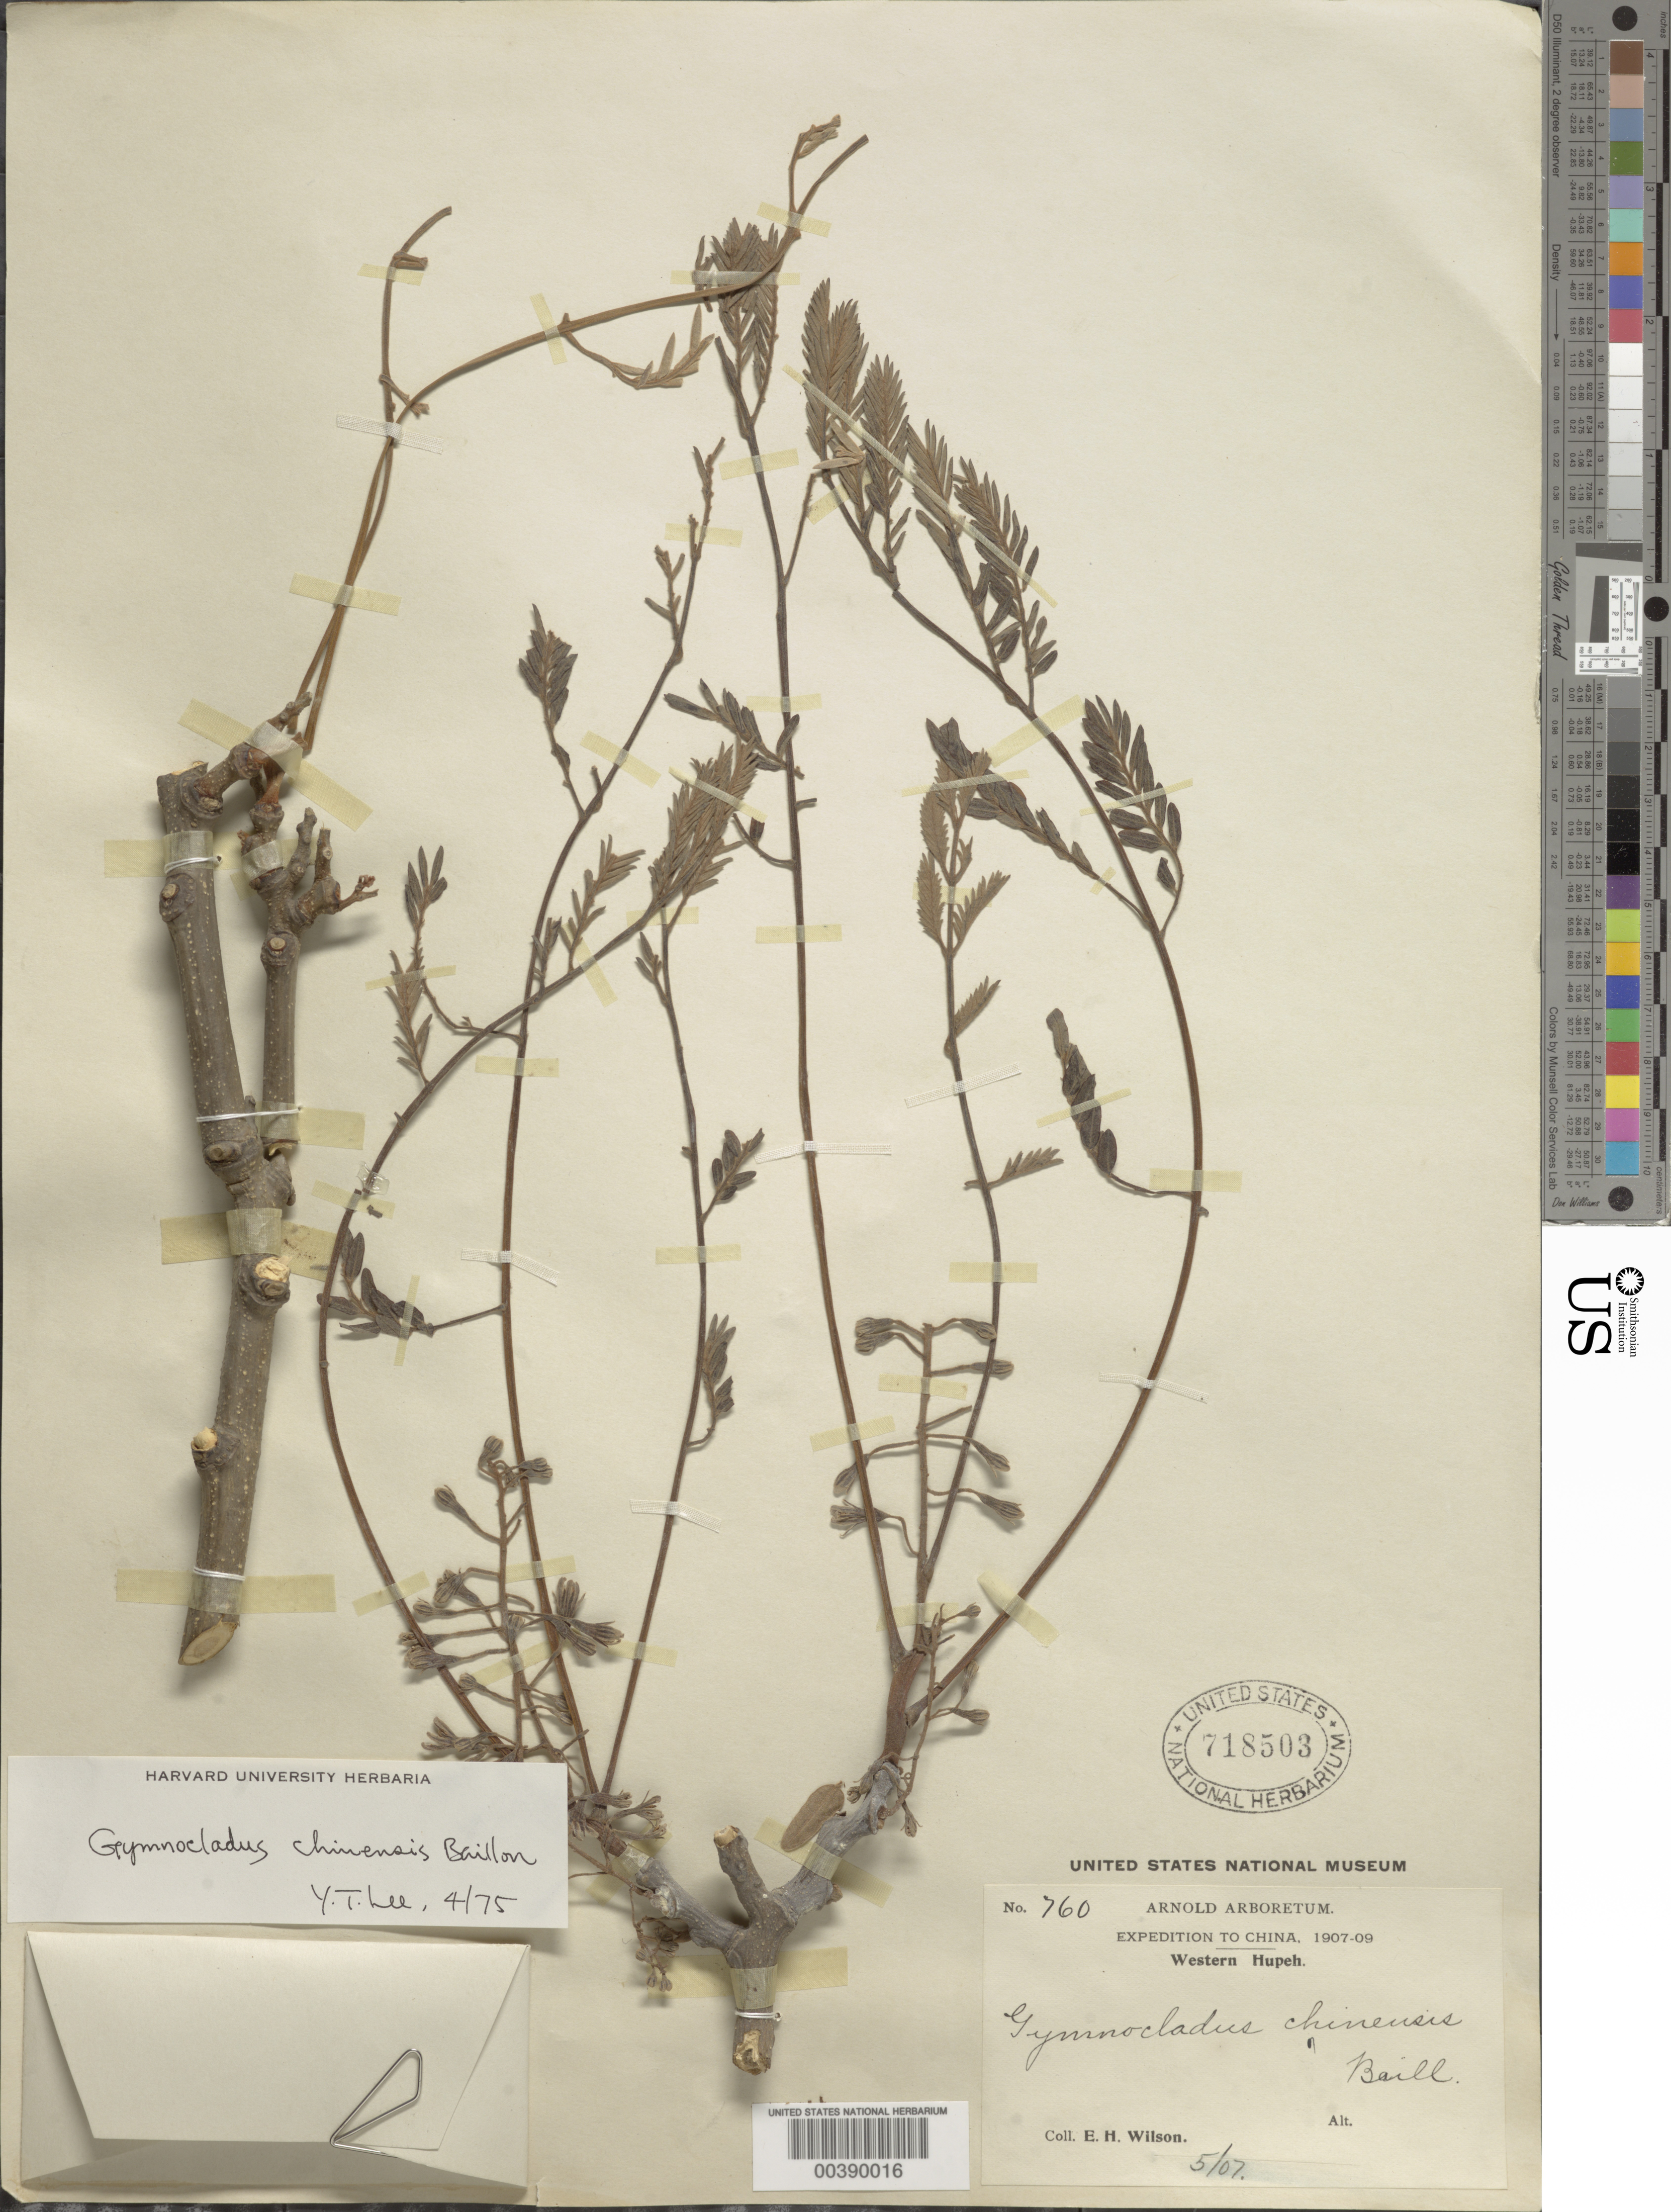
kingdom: Plantae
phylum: Tracheophyta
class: Magnoliopsida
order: Fabales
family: Fabaceae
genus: Gymnocladus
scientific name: Gymnocladus chinensis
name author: Baill.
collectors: E. H. Wilson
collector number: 760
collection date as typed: May 1907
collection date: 1907-05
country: China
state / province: Hubei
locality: Western hupeh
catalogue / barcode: US 718503